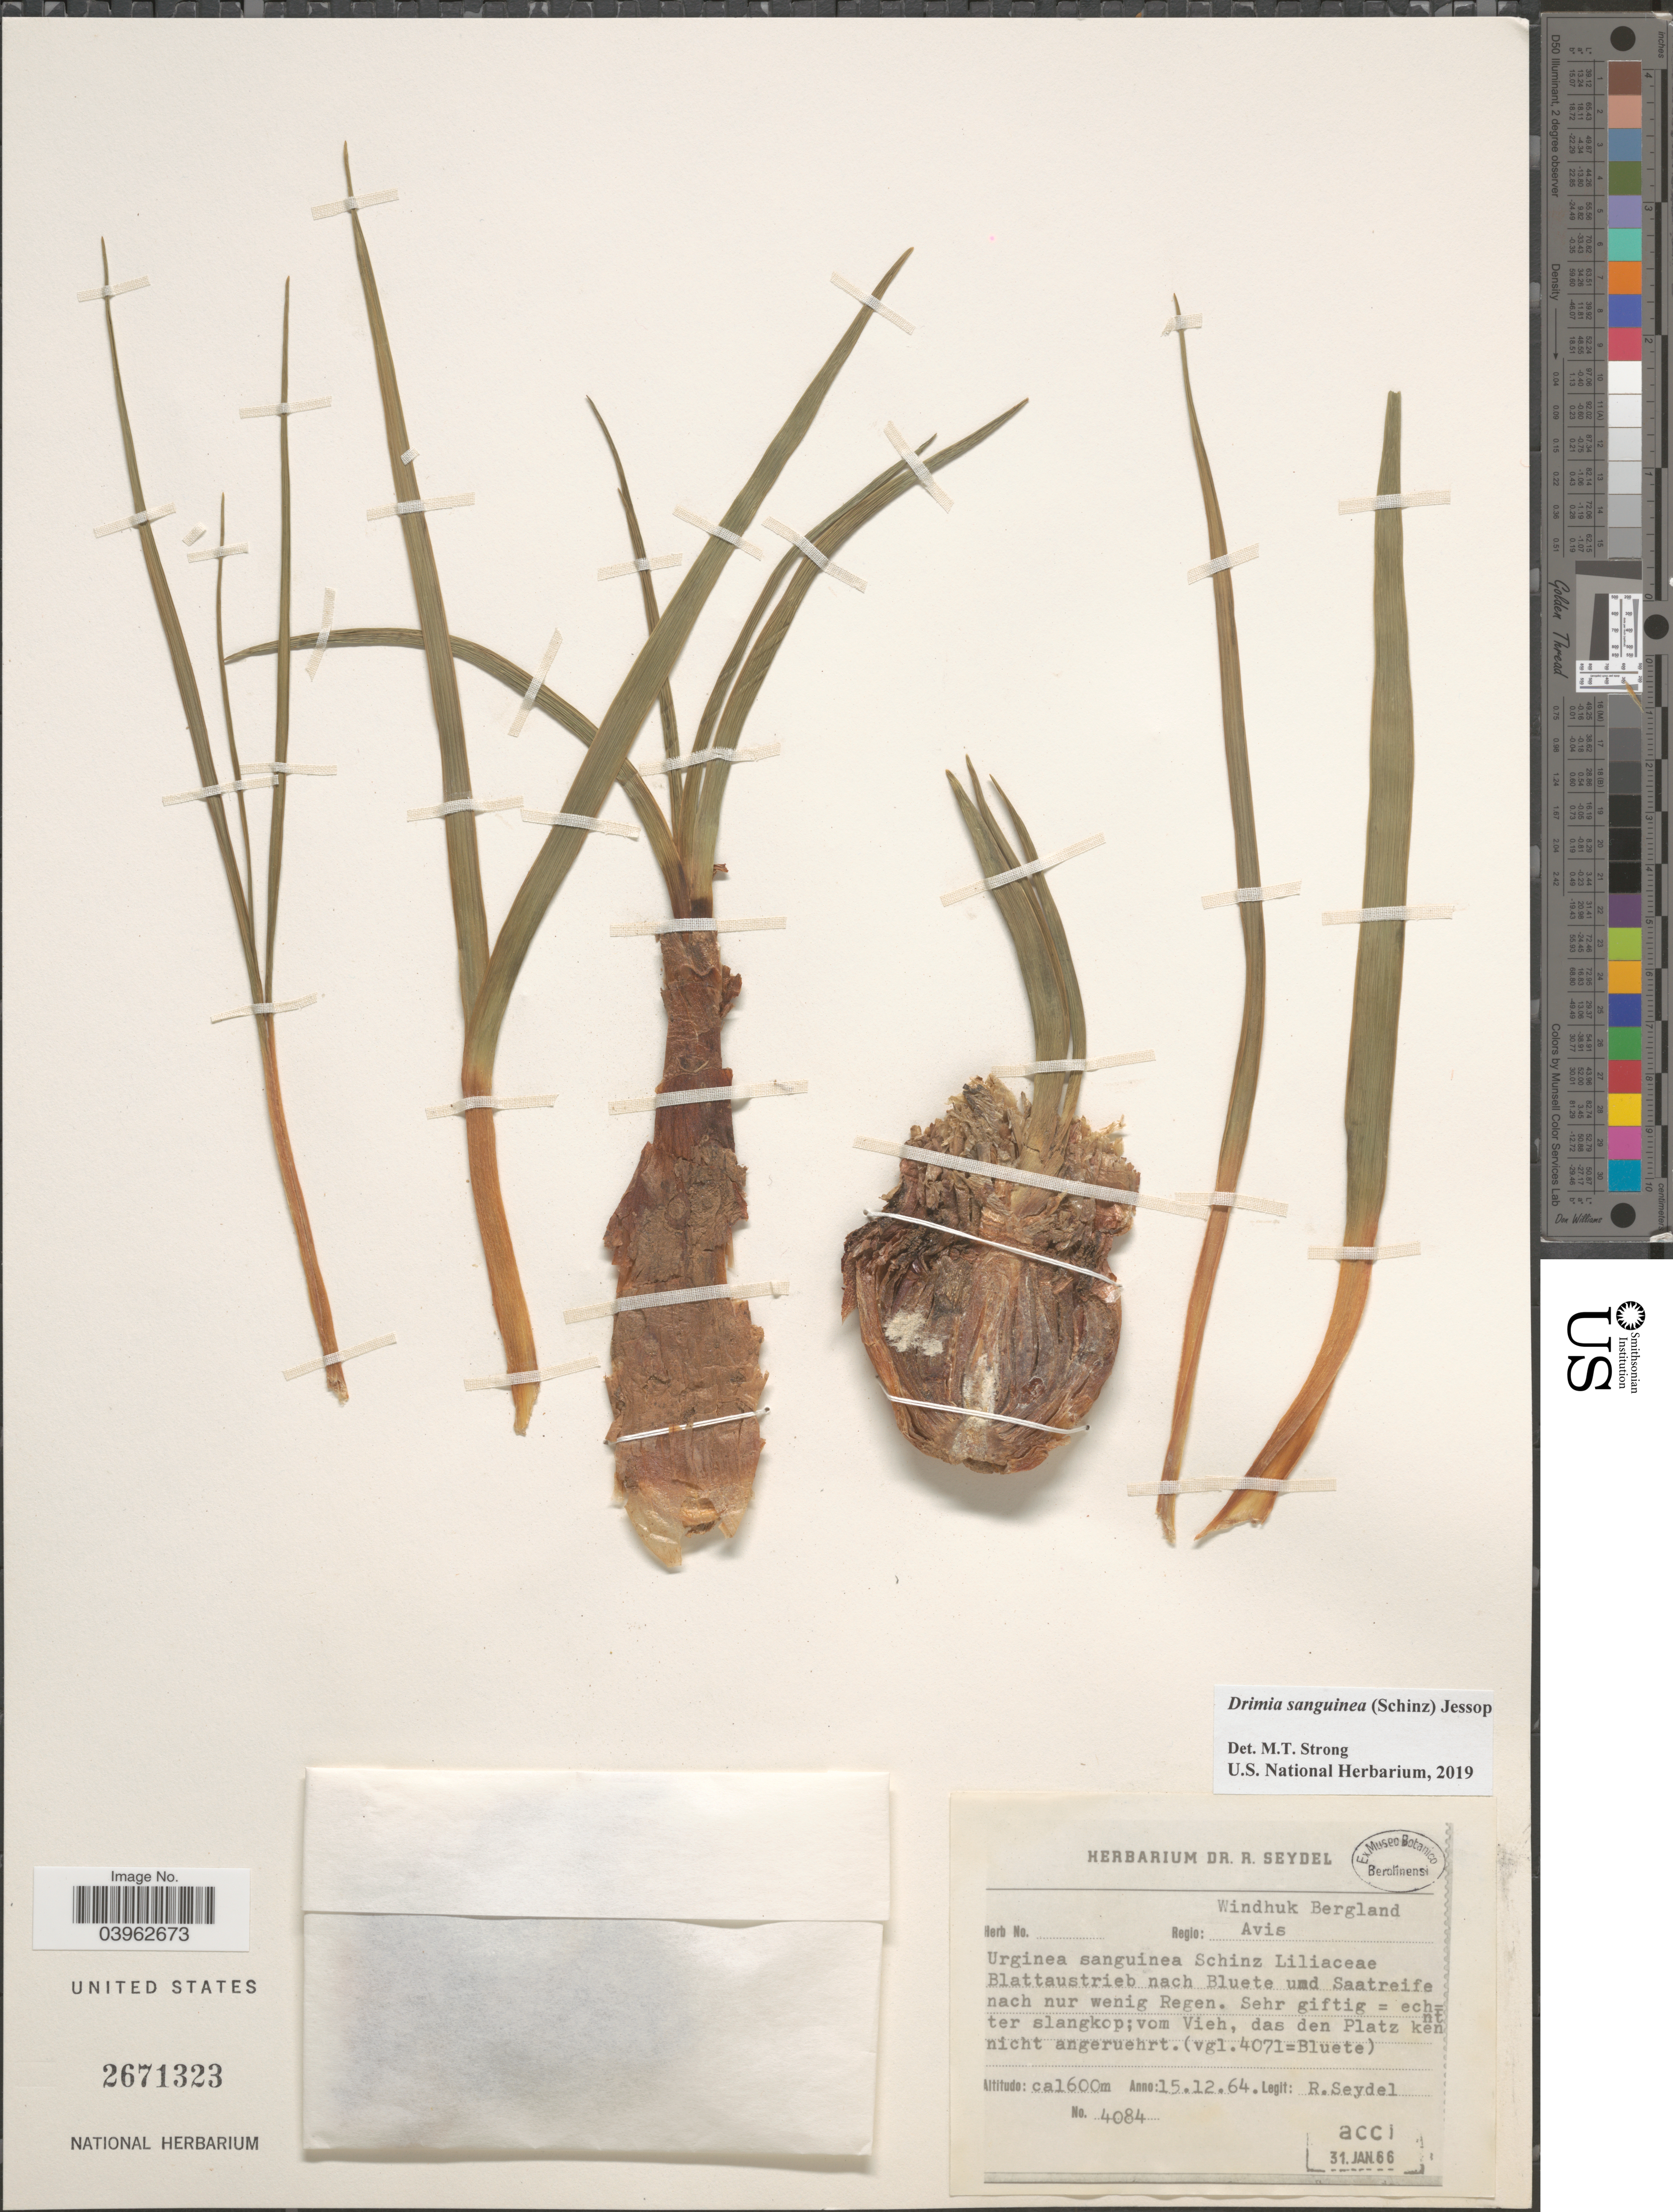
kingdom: Plantae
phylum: Tracheophyta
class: Liliopsida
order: Asparagales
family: Asparagaceae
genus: Drimia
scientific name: Drimia sanguinea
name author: (Schinz) Jessop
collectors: R. Seydel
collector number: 4084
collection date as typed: Transcribed d/m/y: 15/12/64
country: Namibia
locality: Windhuk Bergland. Regio: Avis.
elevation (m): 1600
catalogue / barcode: US 2671323